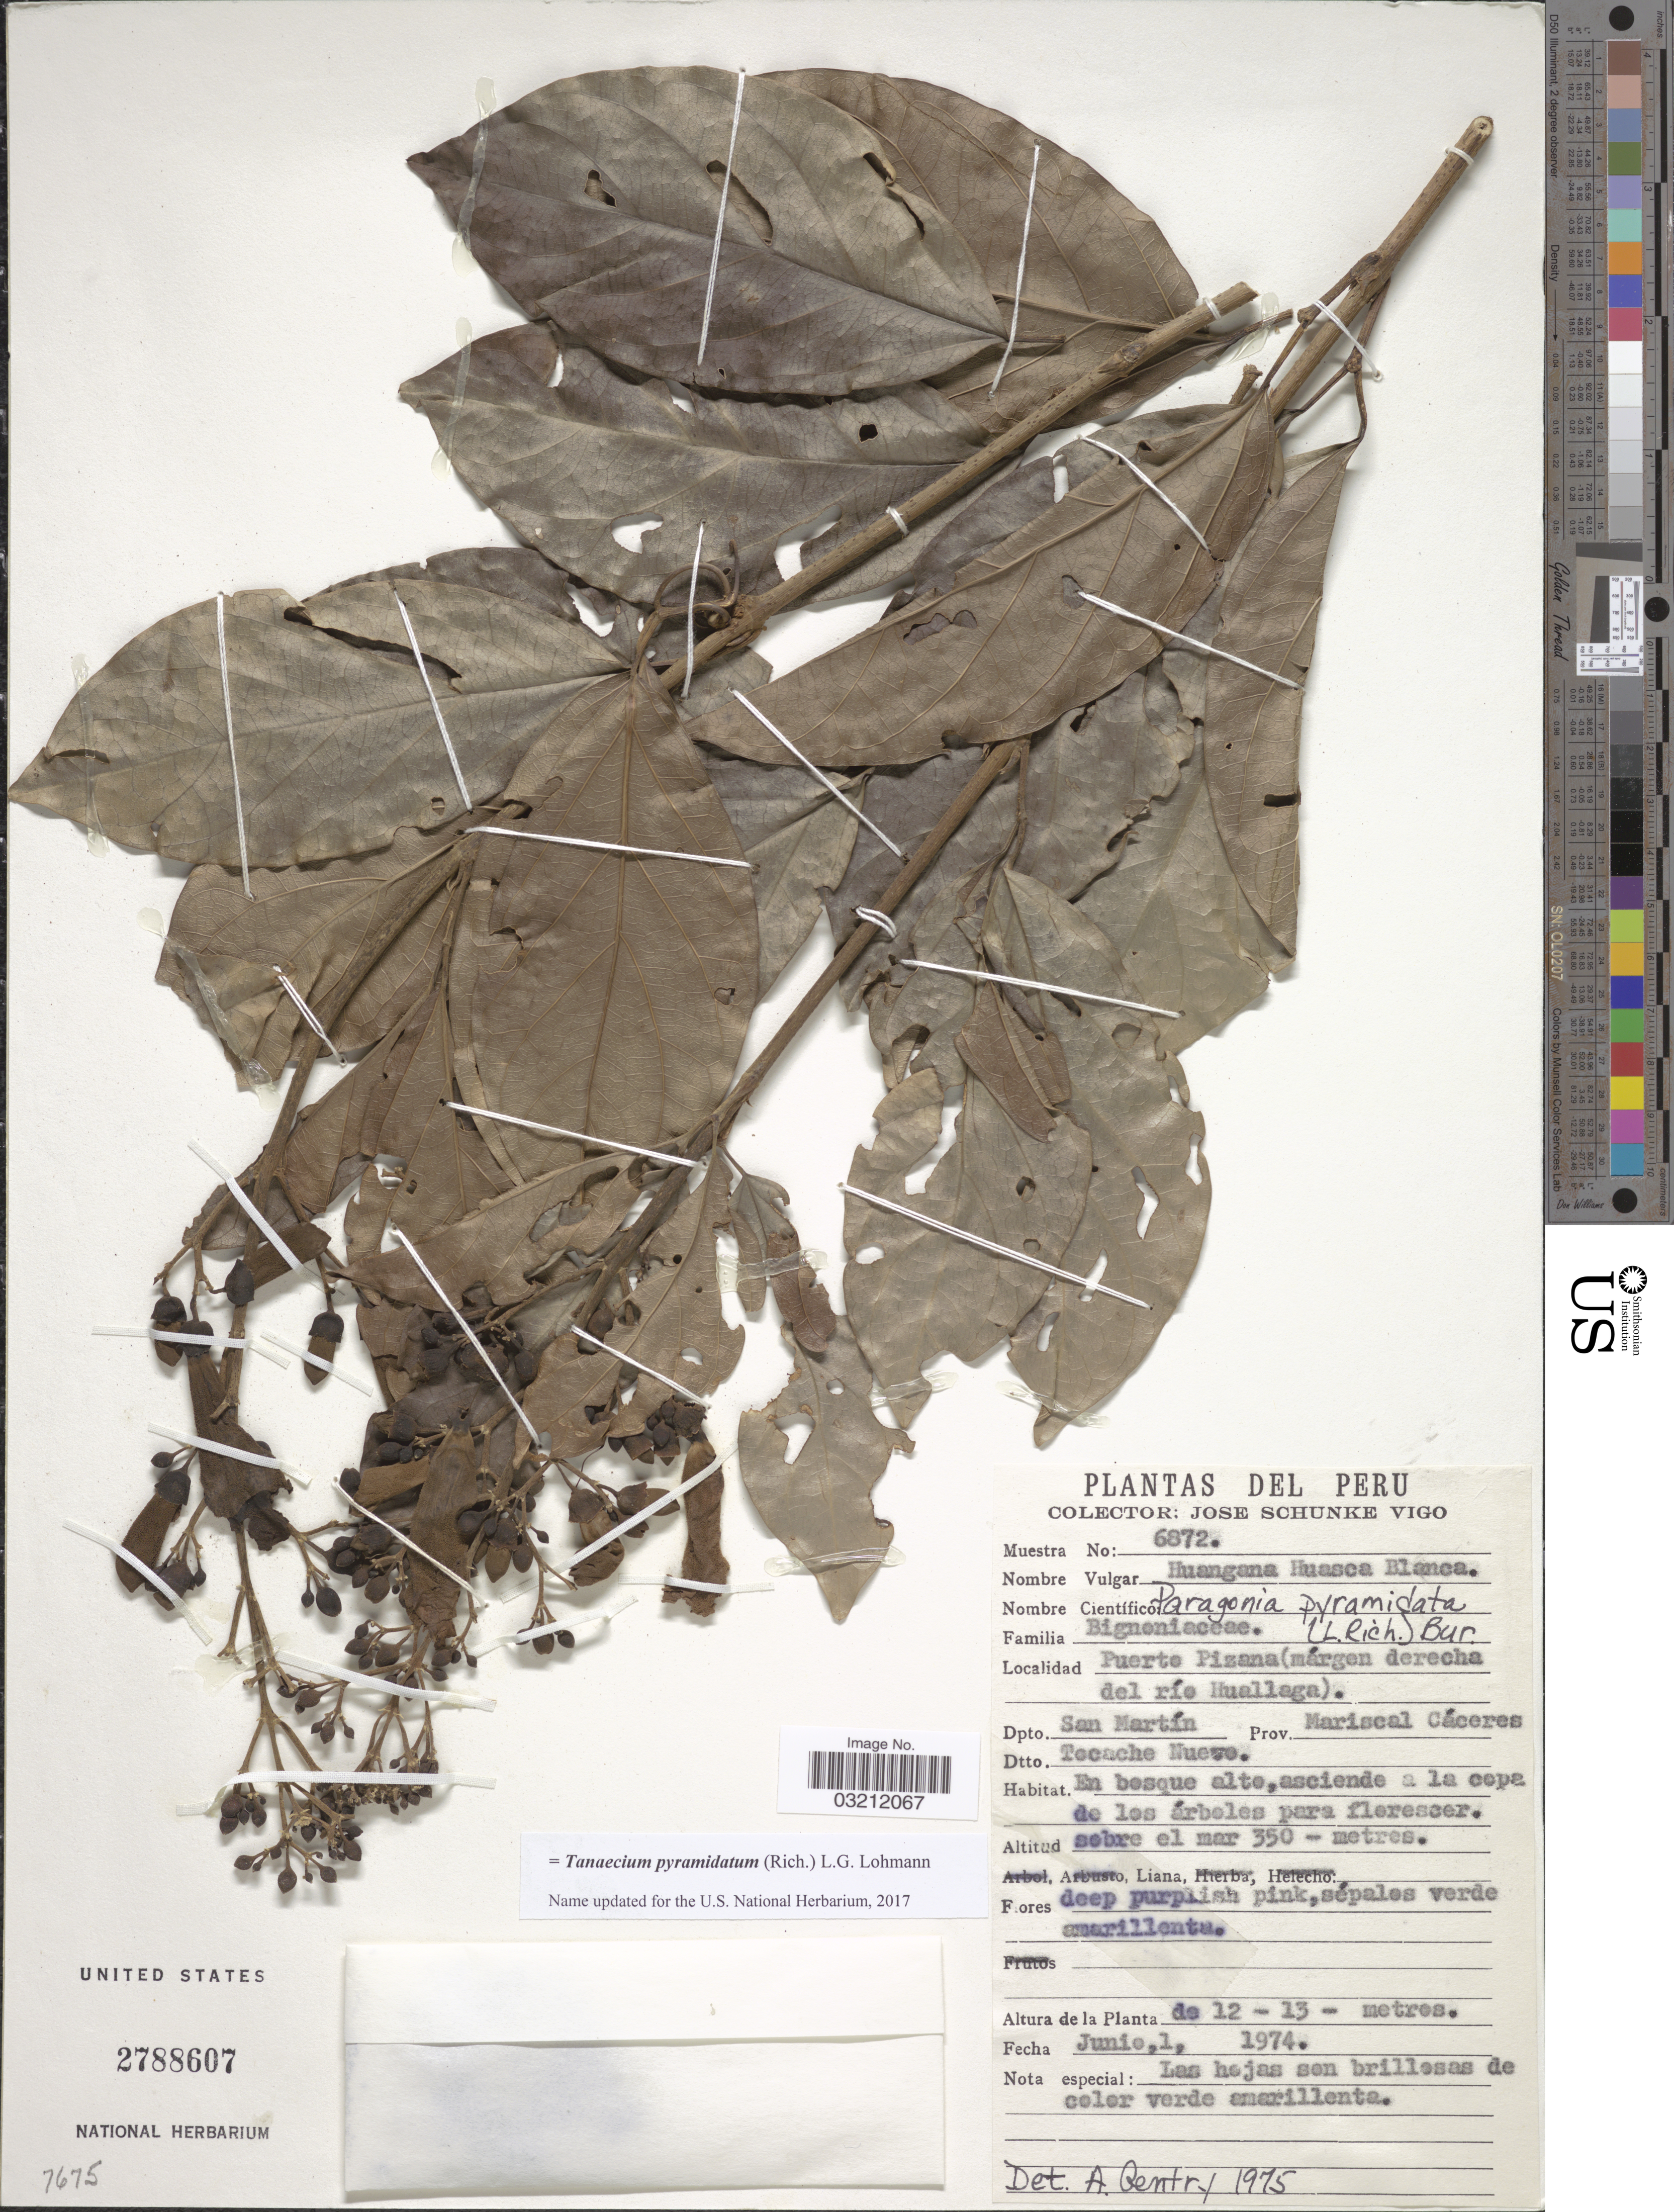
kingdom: Plantae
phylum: Tracheophyta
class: Magnoliopsida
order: Lamiales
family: Bignoniaceae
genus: Tanaecium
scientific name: Tanaecium pyramidatum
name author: (Rich.) L.G. Lohmann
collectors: J. Schunke Vigo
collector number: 6872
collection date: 1974-06-01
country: Peru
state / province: San Martín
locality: Puerte Pizana (márgen derecha del río Huallaga). Dpto. San Martín. Prov. Mariscal Cáceres. Dtto. Tocache Nuevo.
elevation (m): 350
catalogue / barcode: US 2788607